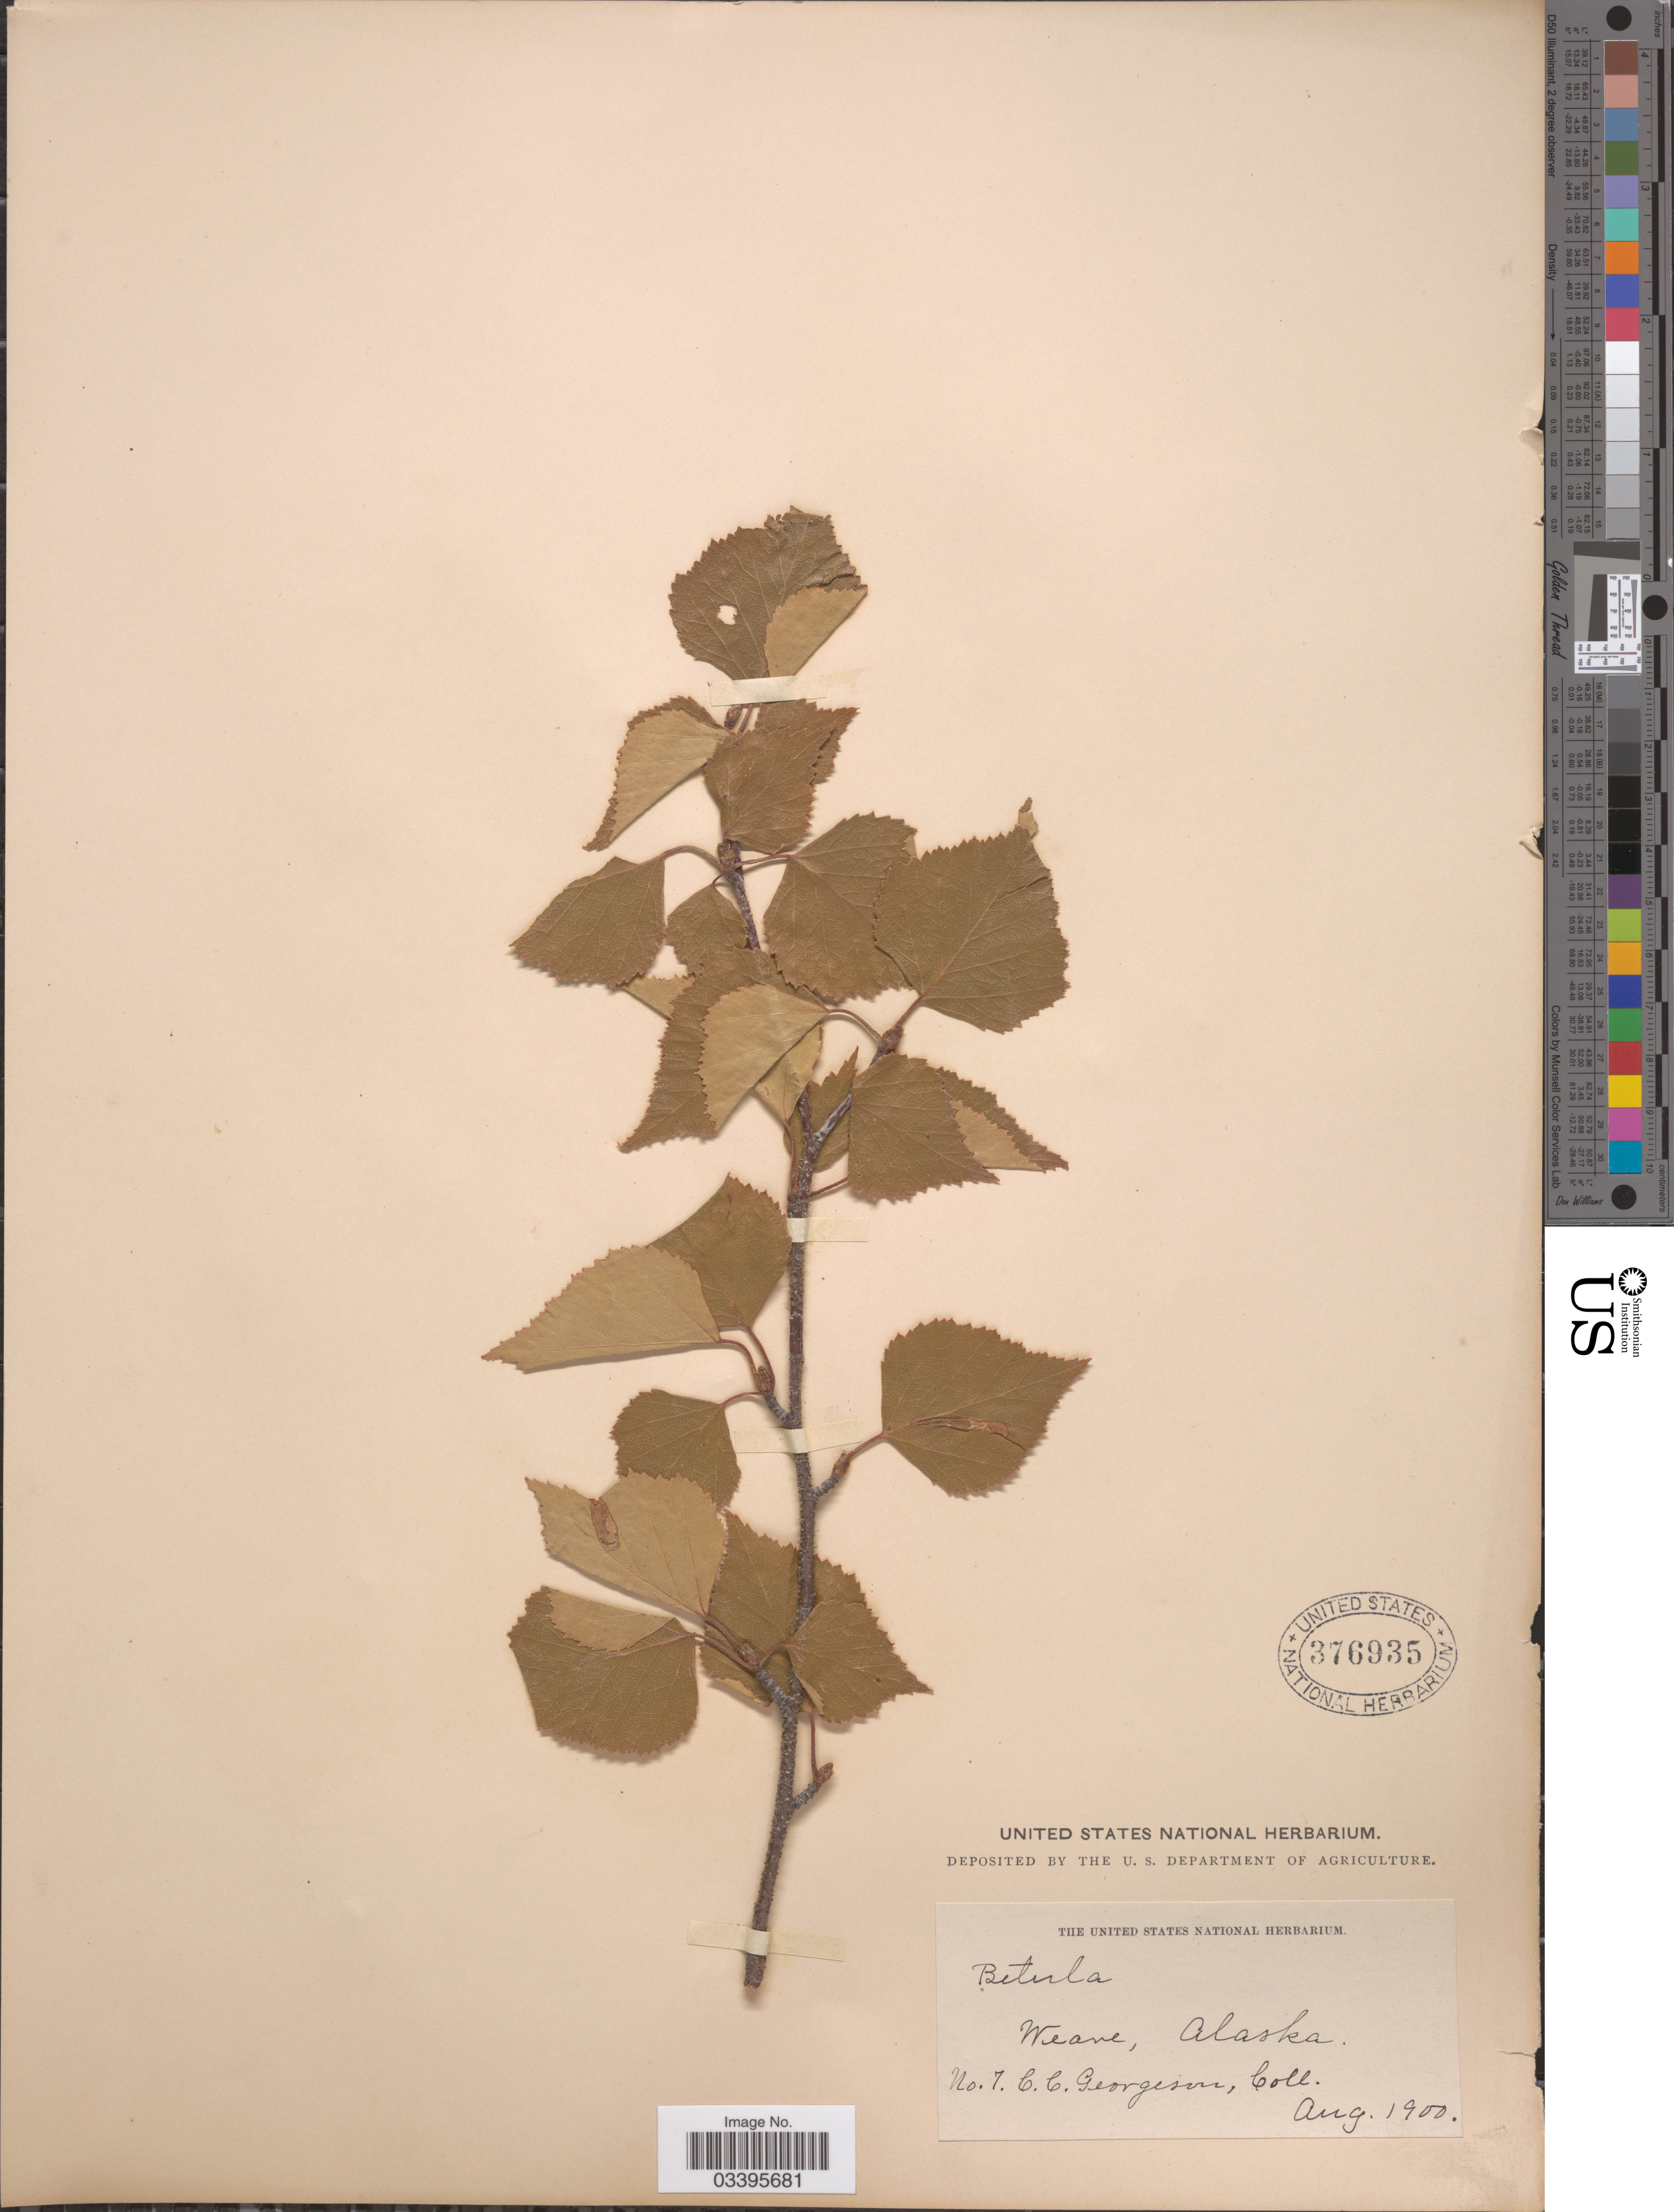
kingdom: Plantae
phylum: Tracheophyta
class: Magnoliopsida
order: Fagales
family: Betulaceae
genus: Betula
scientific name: Betula kenaica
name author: W.H. Evans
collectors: C. Georgeson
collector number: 7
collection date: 1900-08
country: United States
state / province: Alaska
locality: Weare.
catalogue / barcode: US 376935